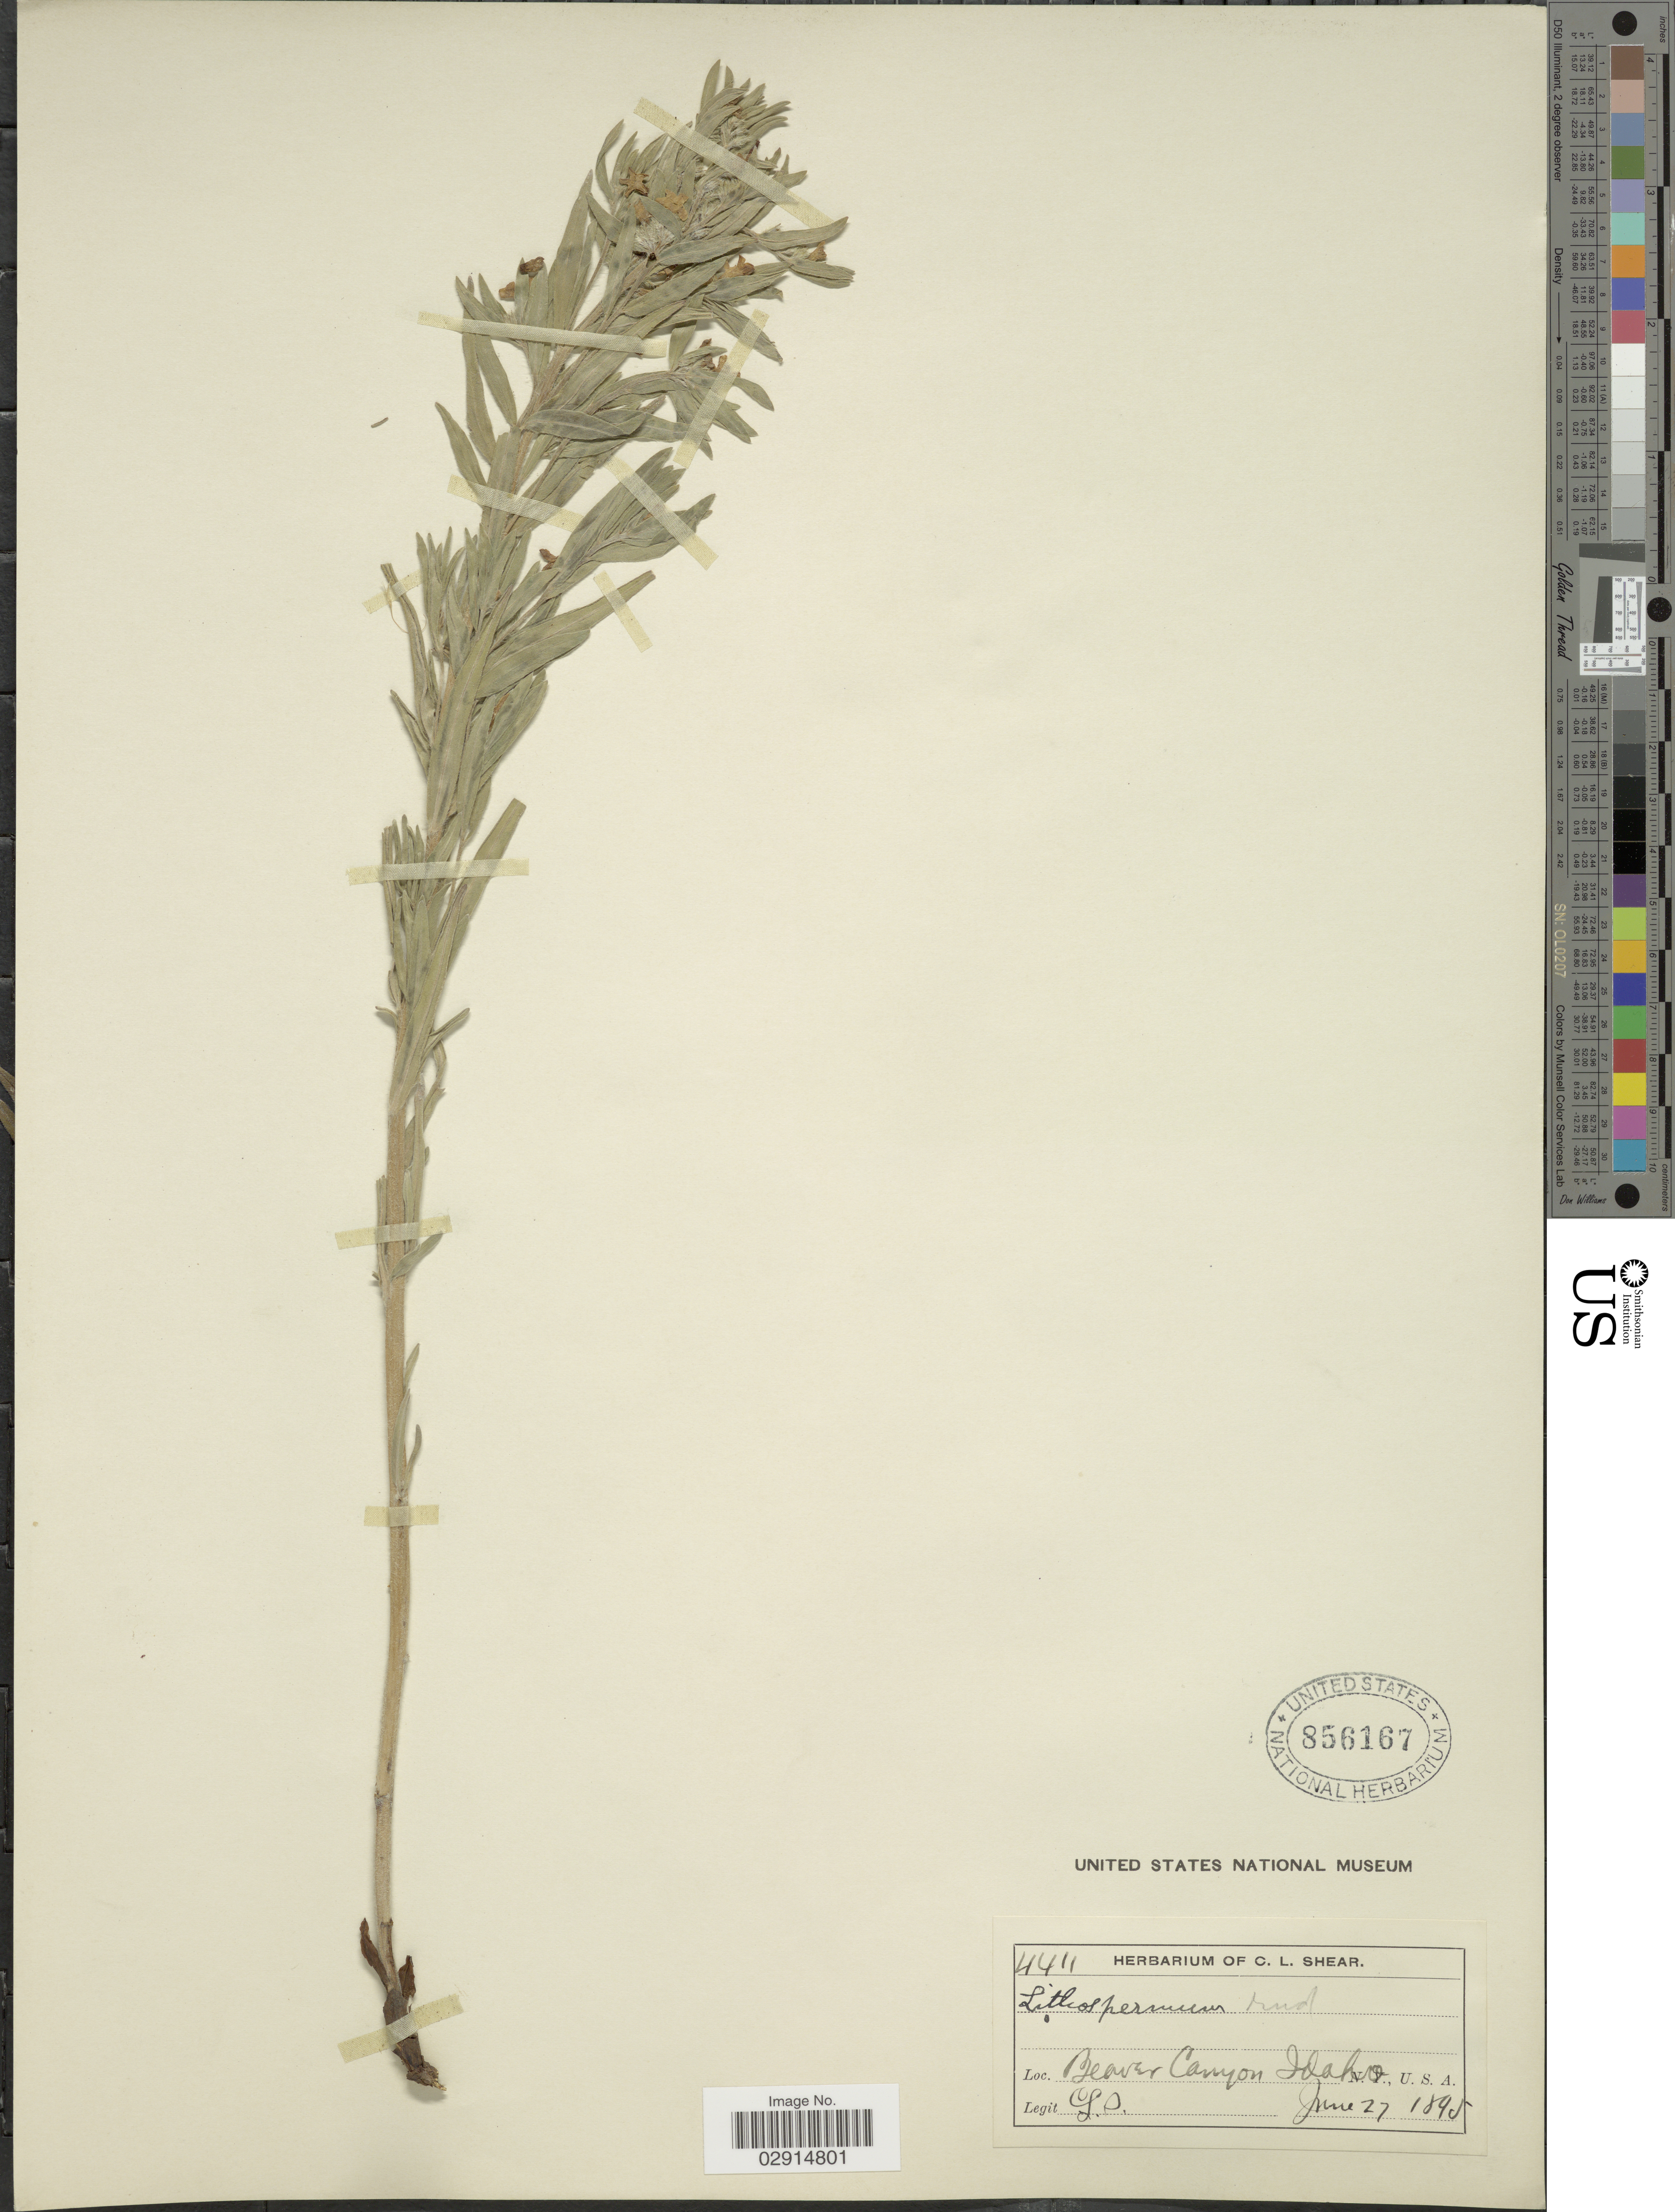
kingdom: Plantae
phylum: Tracheophyta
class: Magnoliopsida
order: Boraginales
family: Boraginaceae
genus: Lithospermum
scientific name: Lithospermum ruderale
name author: Douglas ex Lehm.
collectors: C. L. Shear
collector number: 4411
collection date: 1895-06-27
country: United States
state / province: Idaho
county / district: Nez Perce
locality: Beaver Canyon.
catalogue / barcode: US 856167